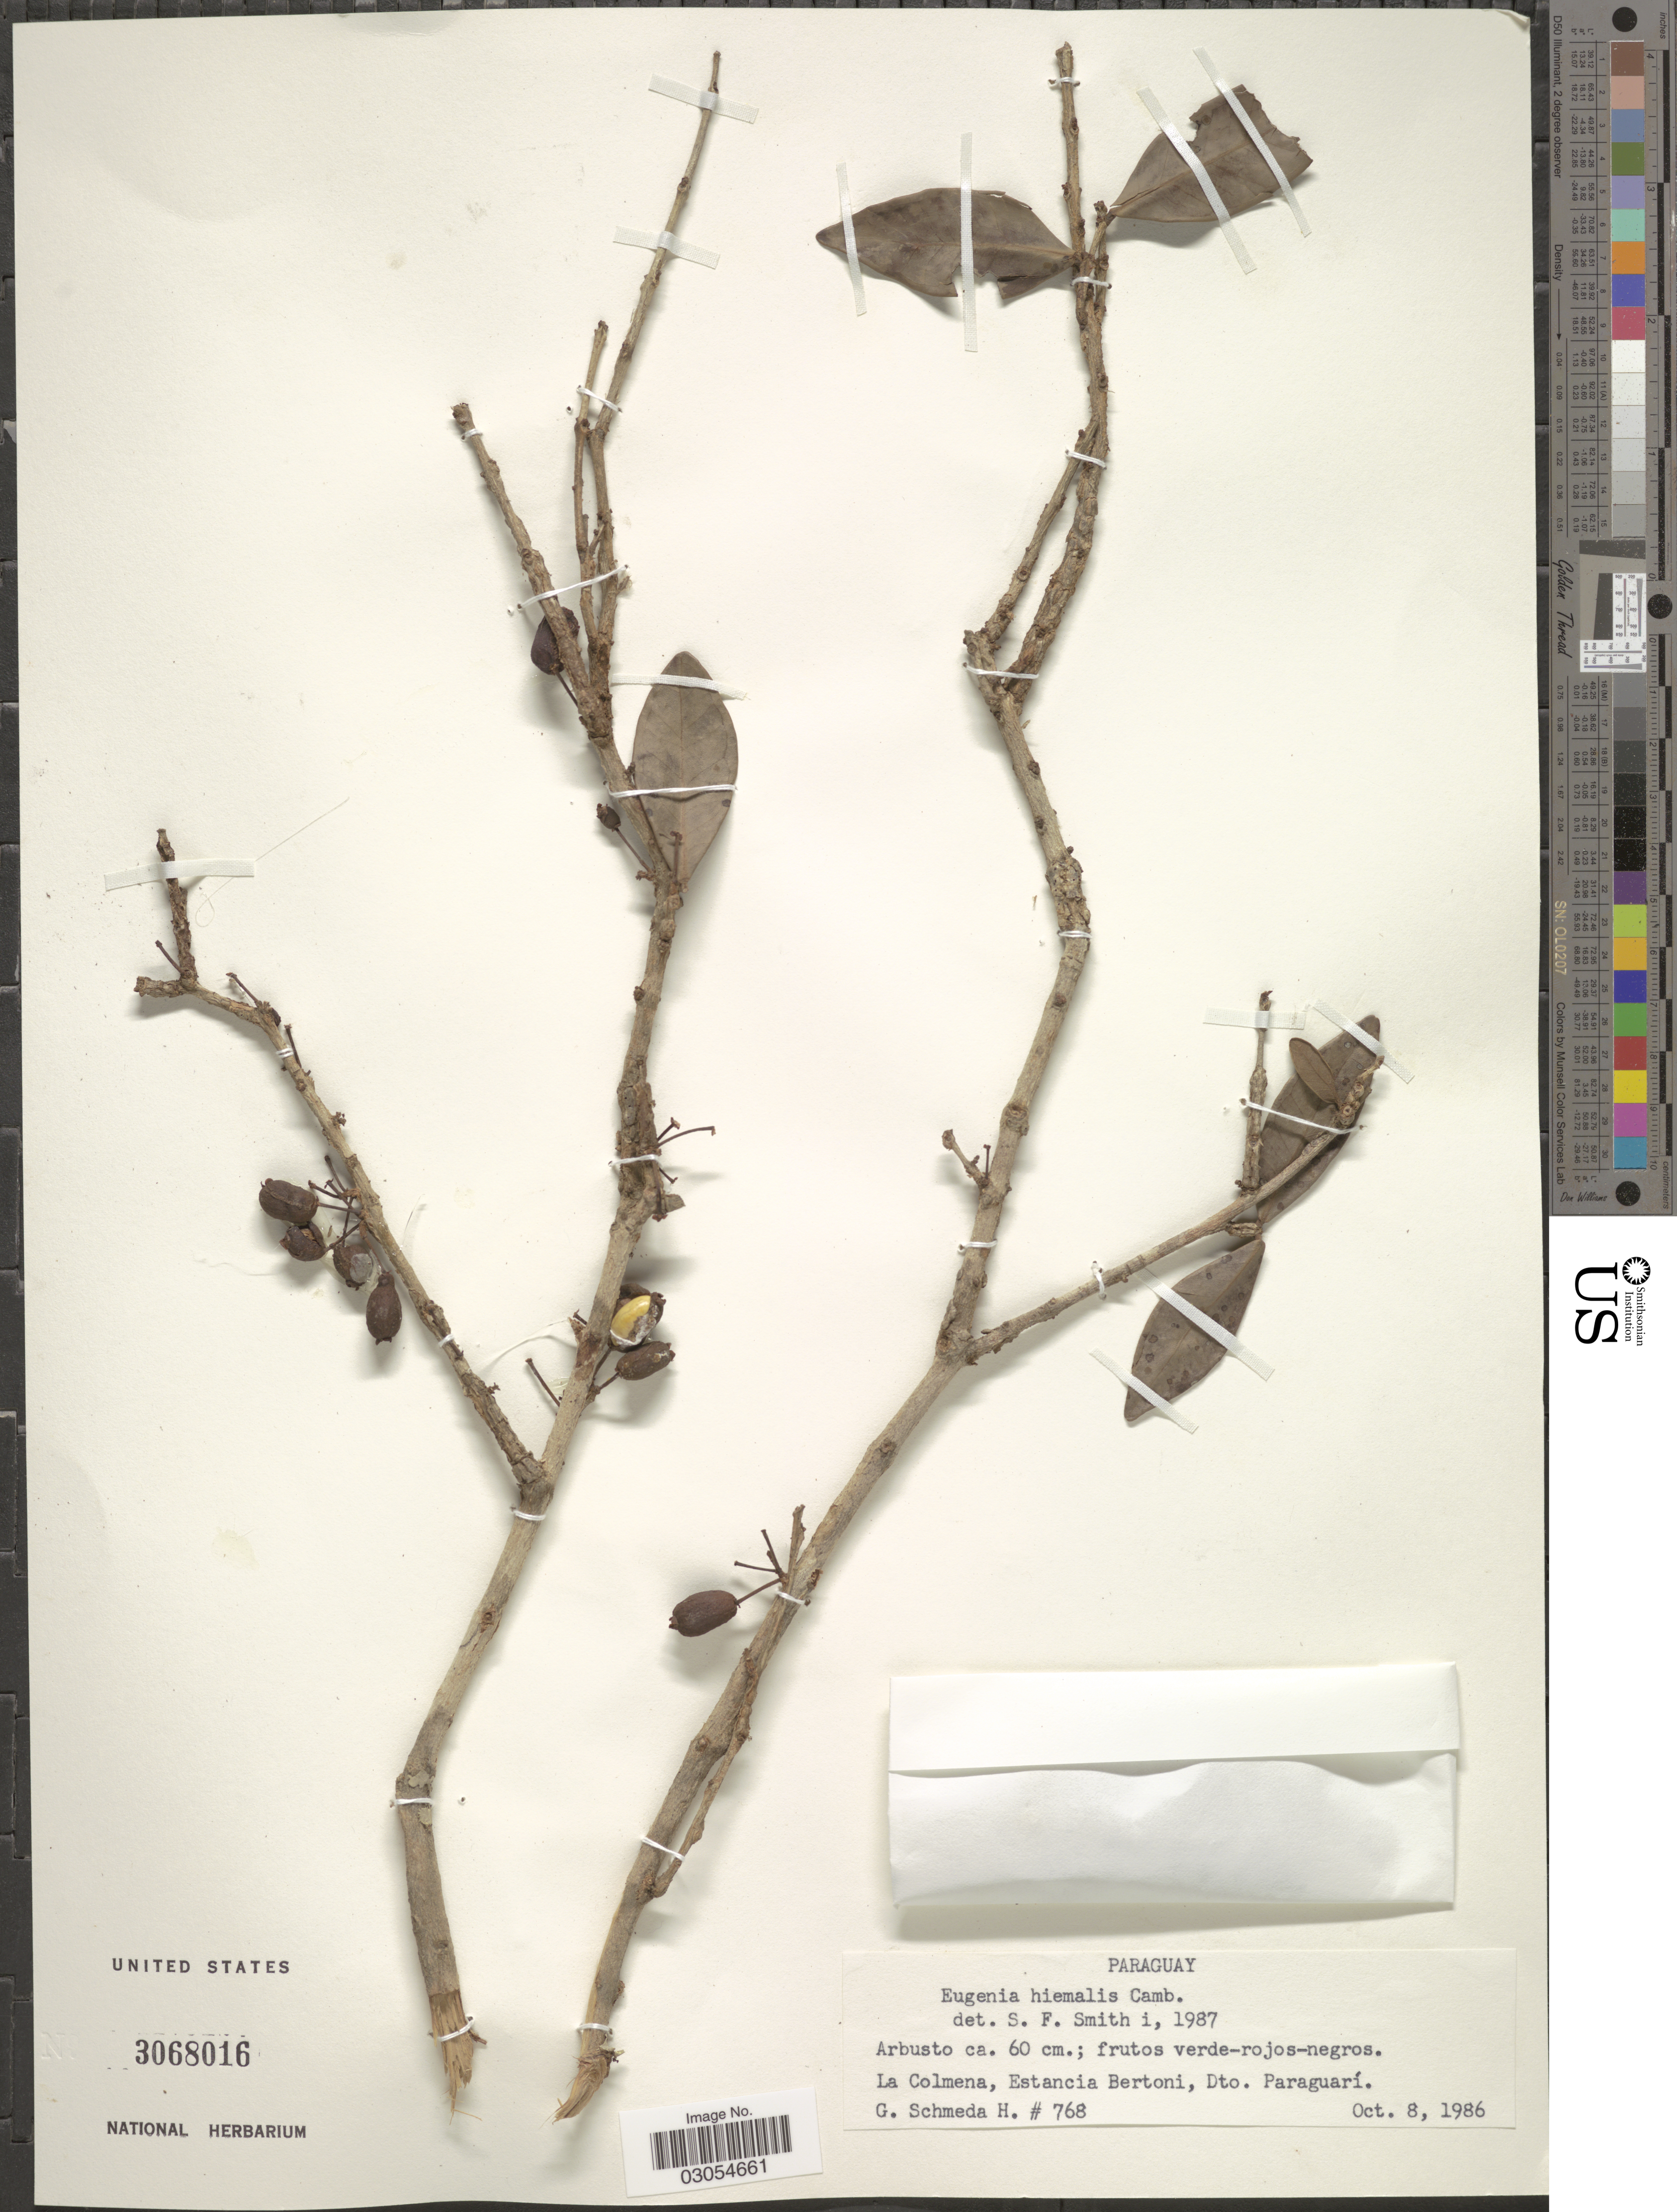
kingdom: Plantae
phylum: Tracheophyta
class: Magnoliopsida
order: Myrtales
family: Myrtaceae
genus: Eugenia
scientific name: Eugenia hiemalis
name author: Cambess.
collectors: G. Schmeda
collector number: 768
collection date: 1986-10-08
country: Paraguay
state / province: Paraguari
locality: La Colmena, Estancia Bertoni, Dto. Paraguarí.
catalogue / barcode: US 3068016